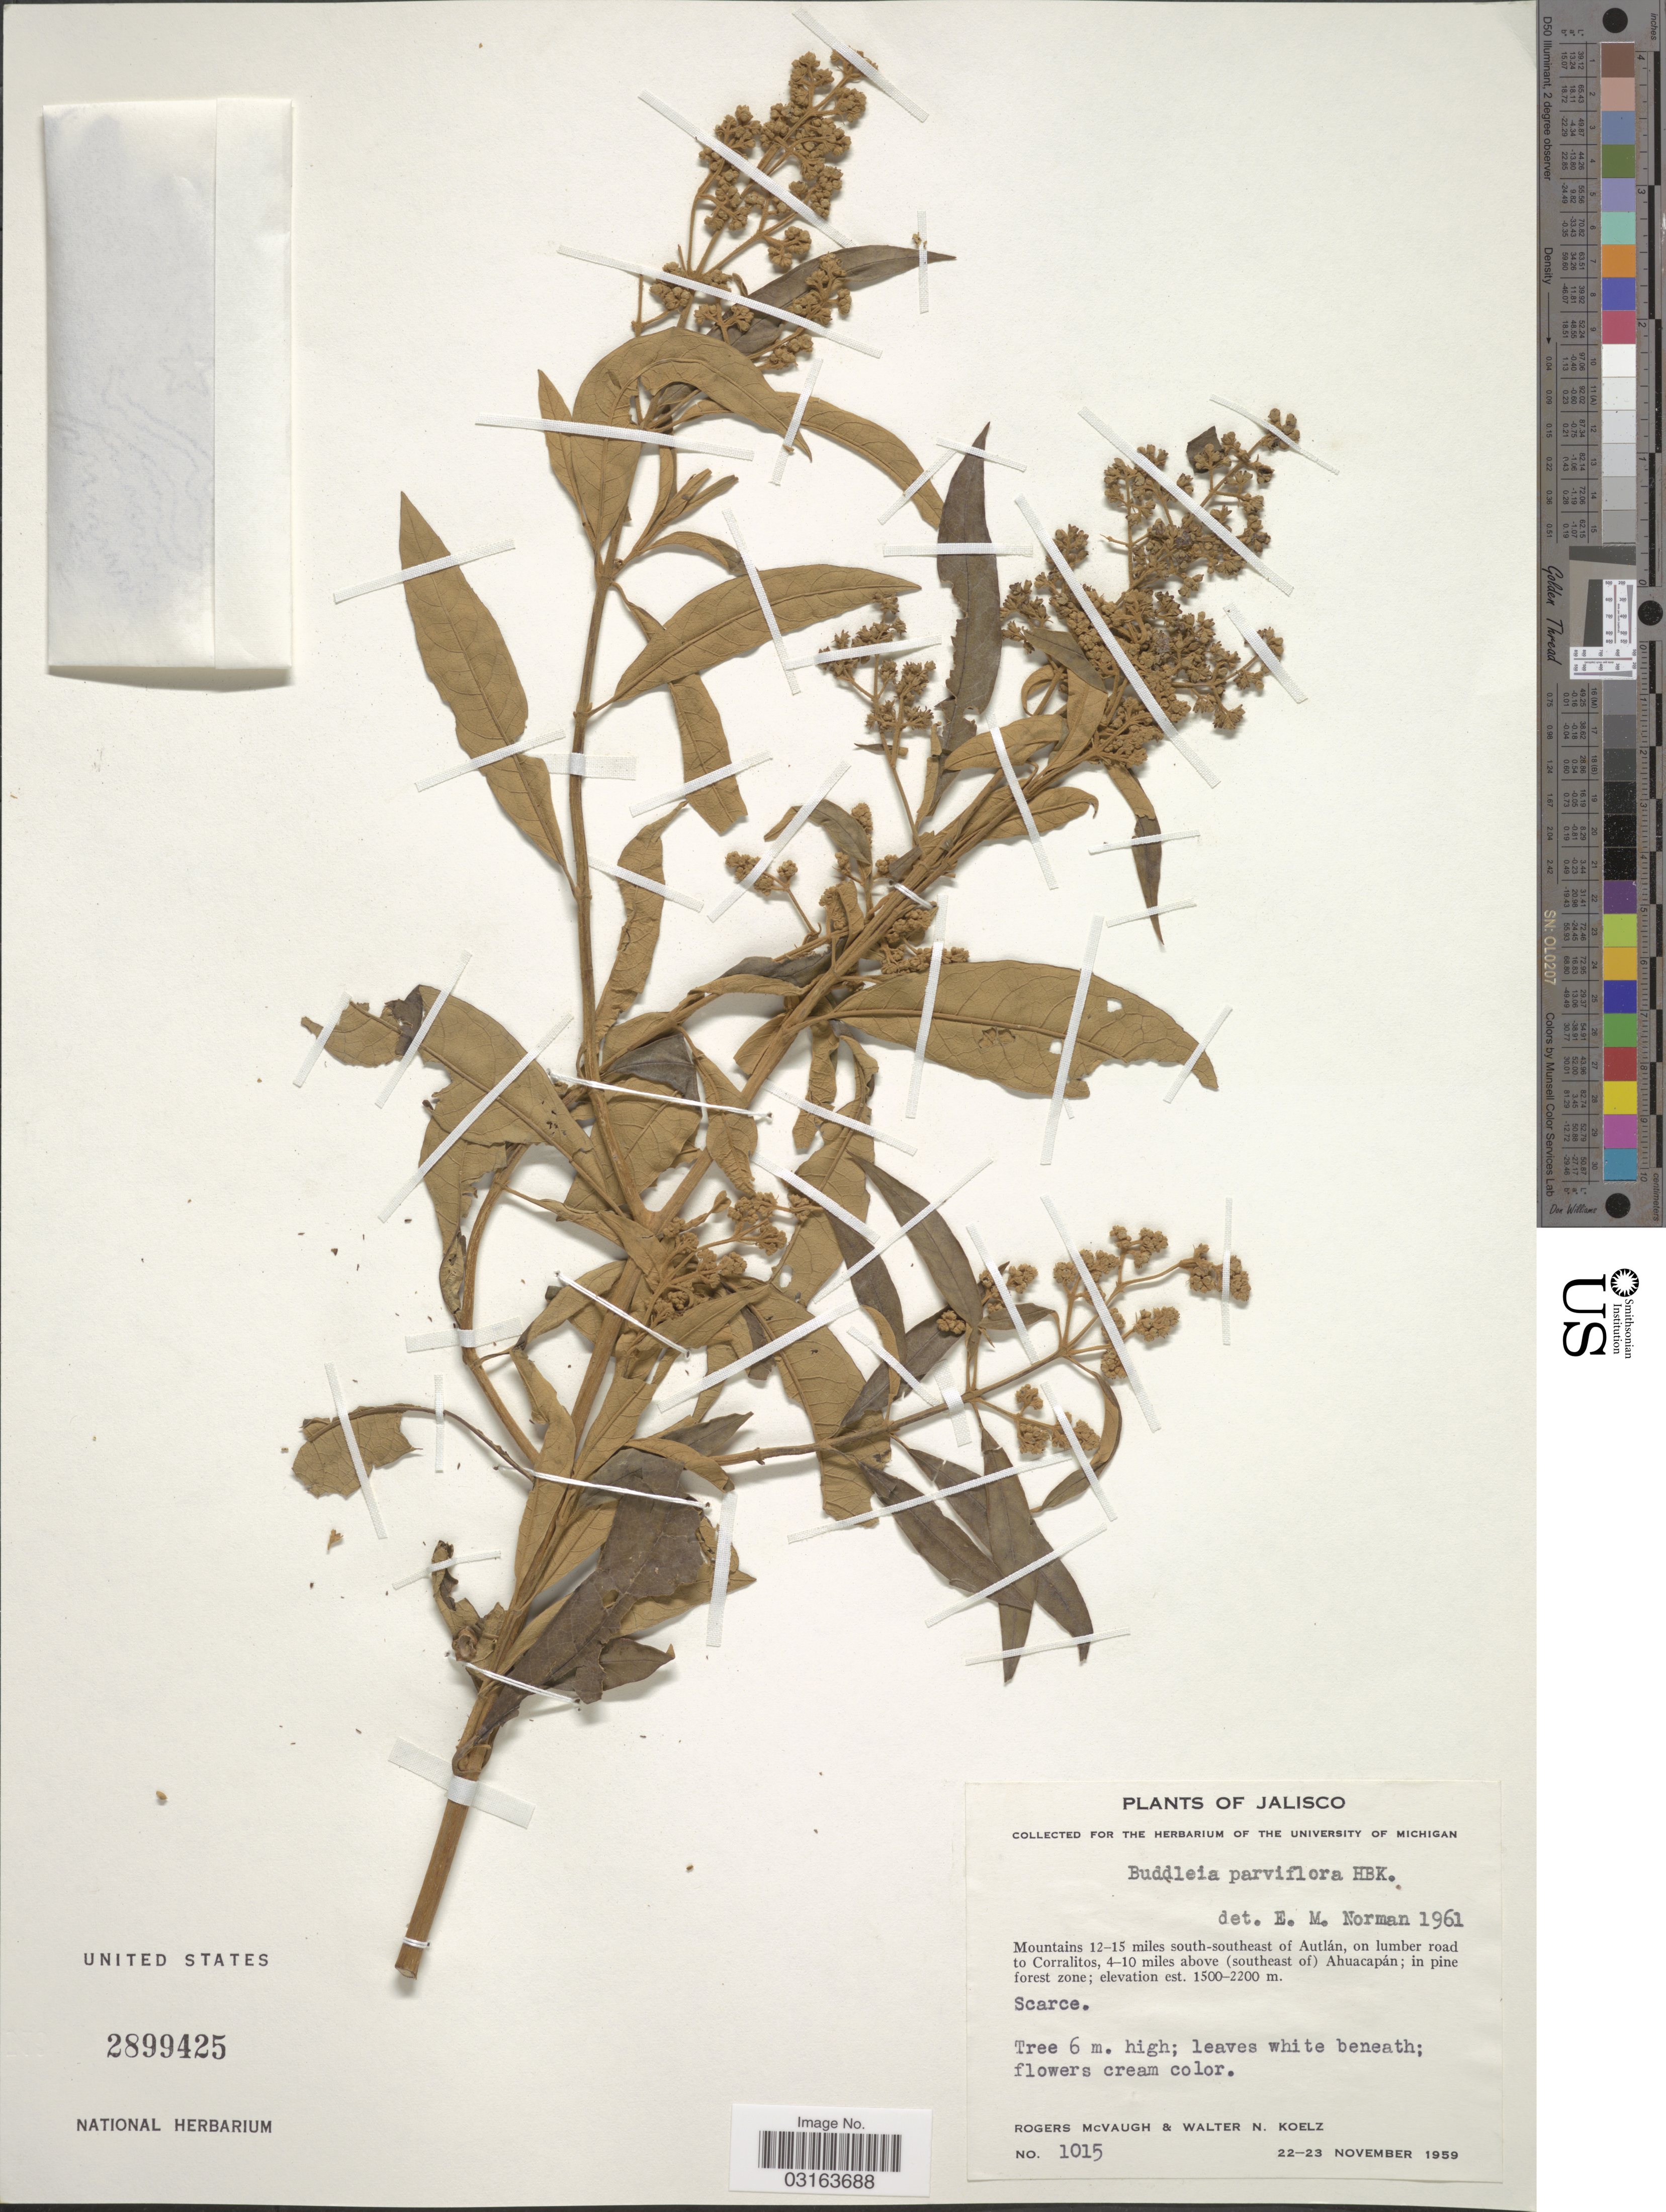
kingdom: Plantae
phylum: Tracheophyta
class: Magnoliopsida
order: Lamiales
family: Scrophulariaceae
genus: Buddleja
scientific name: Buddleja parviflora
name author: Kunth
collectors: R. McVaugh & W. N. Koelz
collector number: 1015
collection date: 1959-11-22/1959-11-23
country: Mexico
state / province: Jalisco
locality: Mountains 12-15 miles south-southeast of Autlán, on lumber road to Corralitos, 4-10 miles above (southeast of) Ahuacapán.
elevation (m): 1500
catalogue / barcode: US 2899425